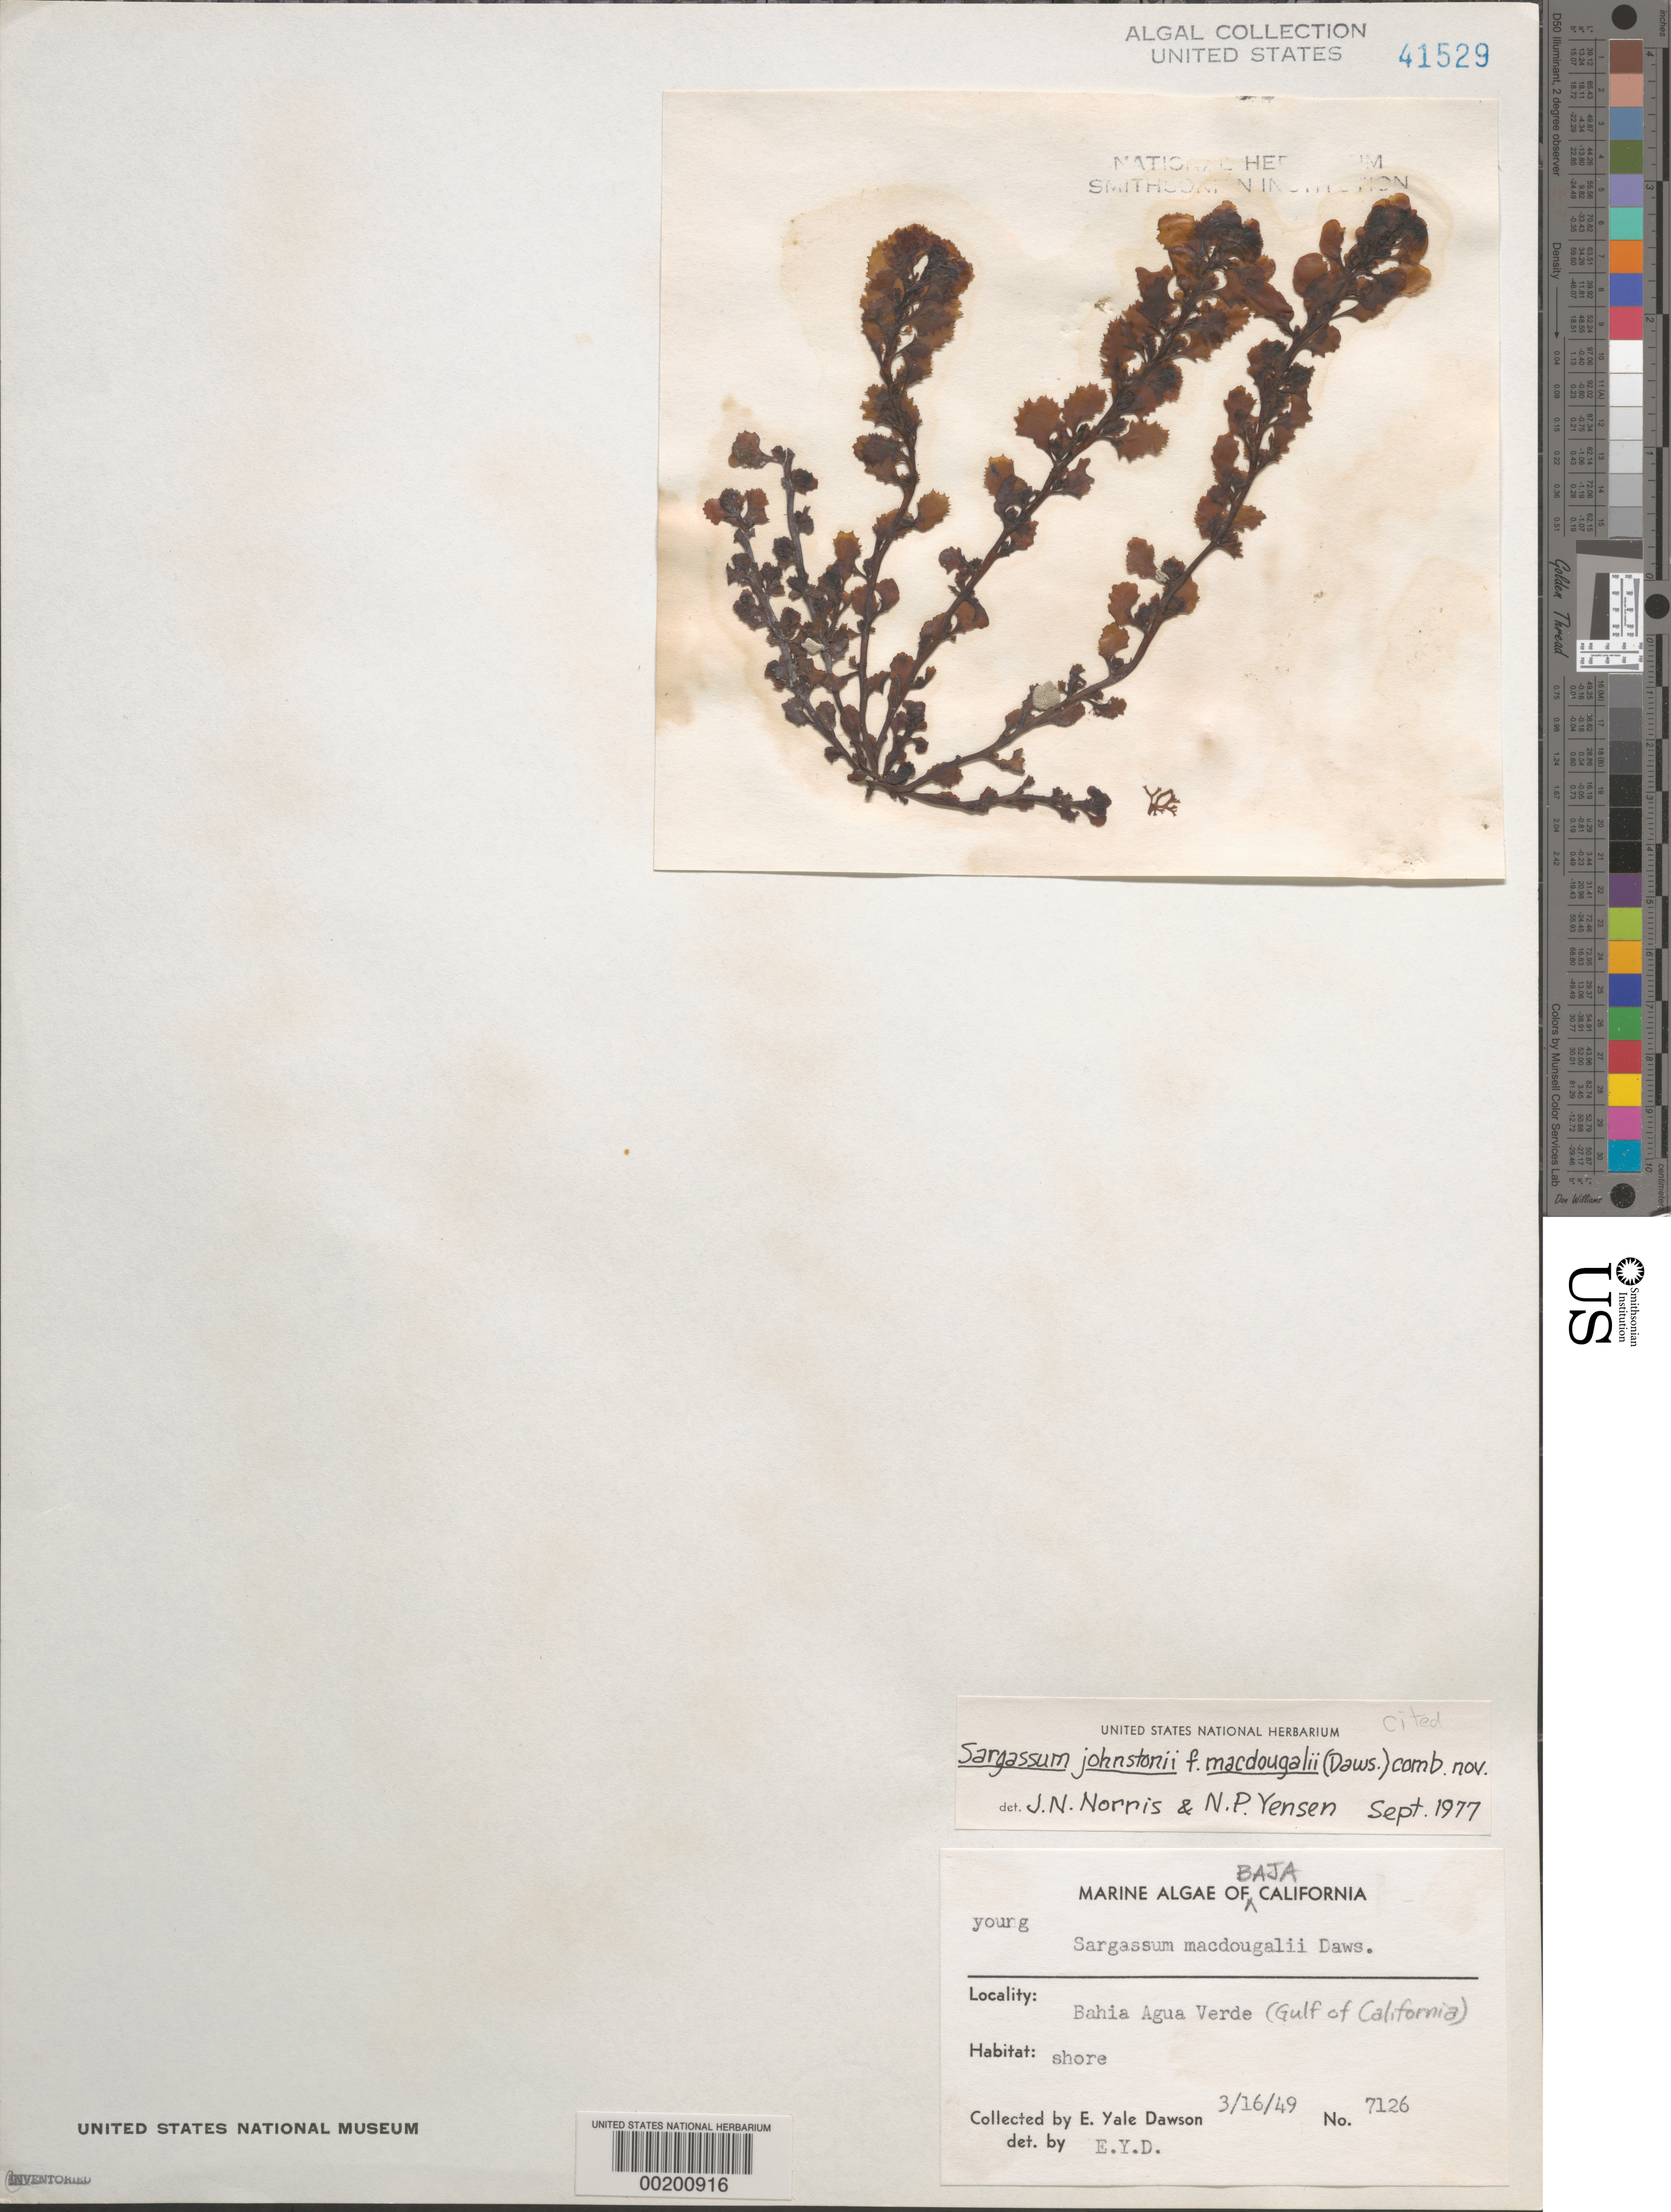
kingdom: Chromista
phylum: Ochrophyta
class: Phaeophyceae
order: Fucales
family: Sargassaceae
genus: Sargassum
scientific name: Sargassum johnstonii f. macdougalii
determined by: Norris, J. N.; Yensen, N. P.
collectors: E. Y. Dawson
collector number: EYD 7126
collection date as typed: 16 Mar 1949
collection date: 1949-03-16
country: Mexico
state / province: Baja California Sur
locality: Bahia Agua Verde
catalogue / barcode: US 41529